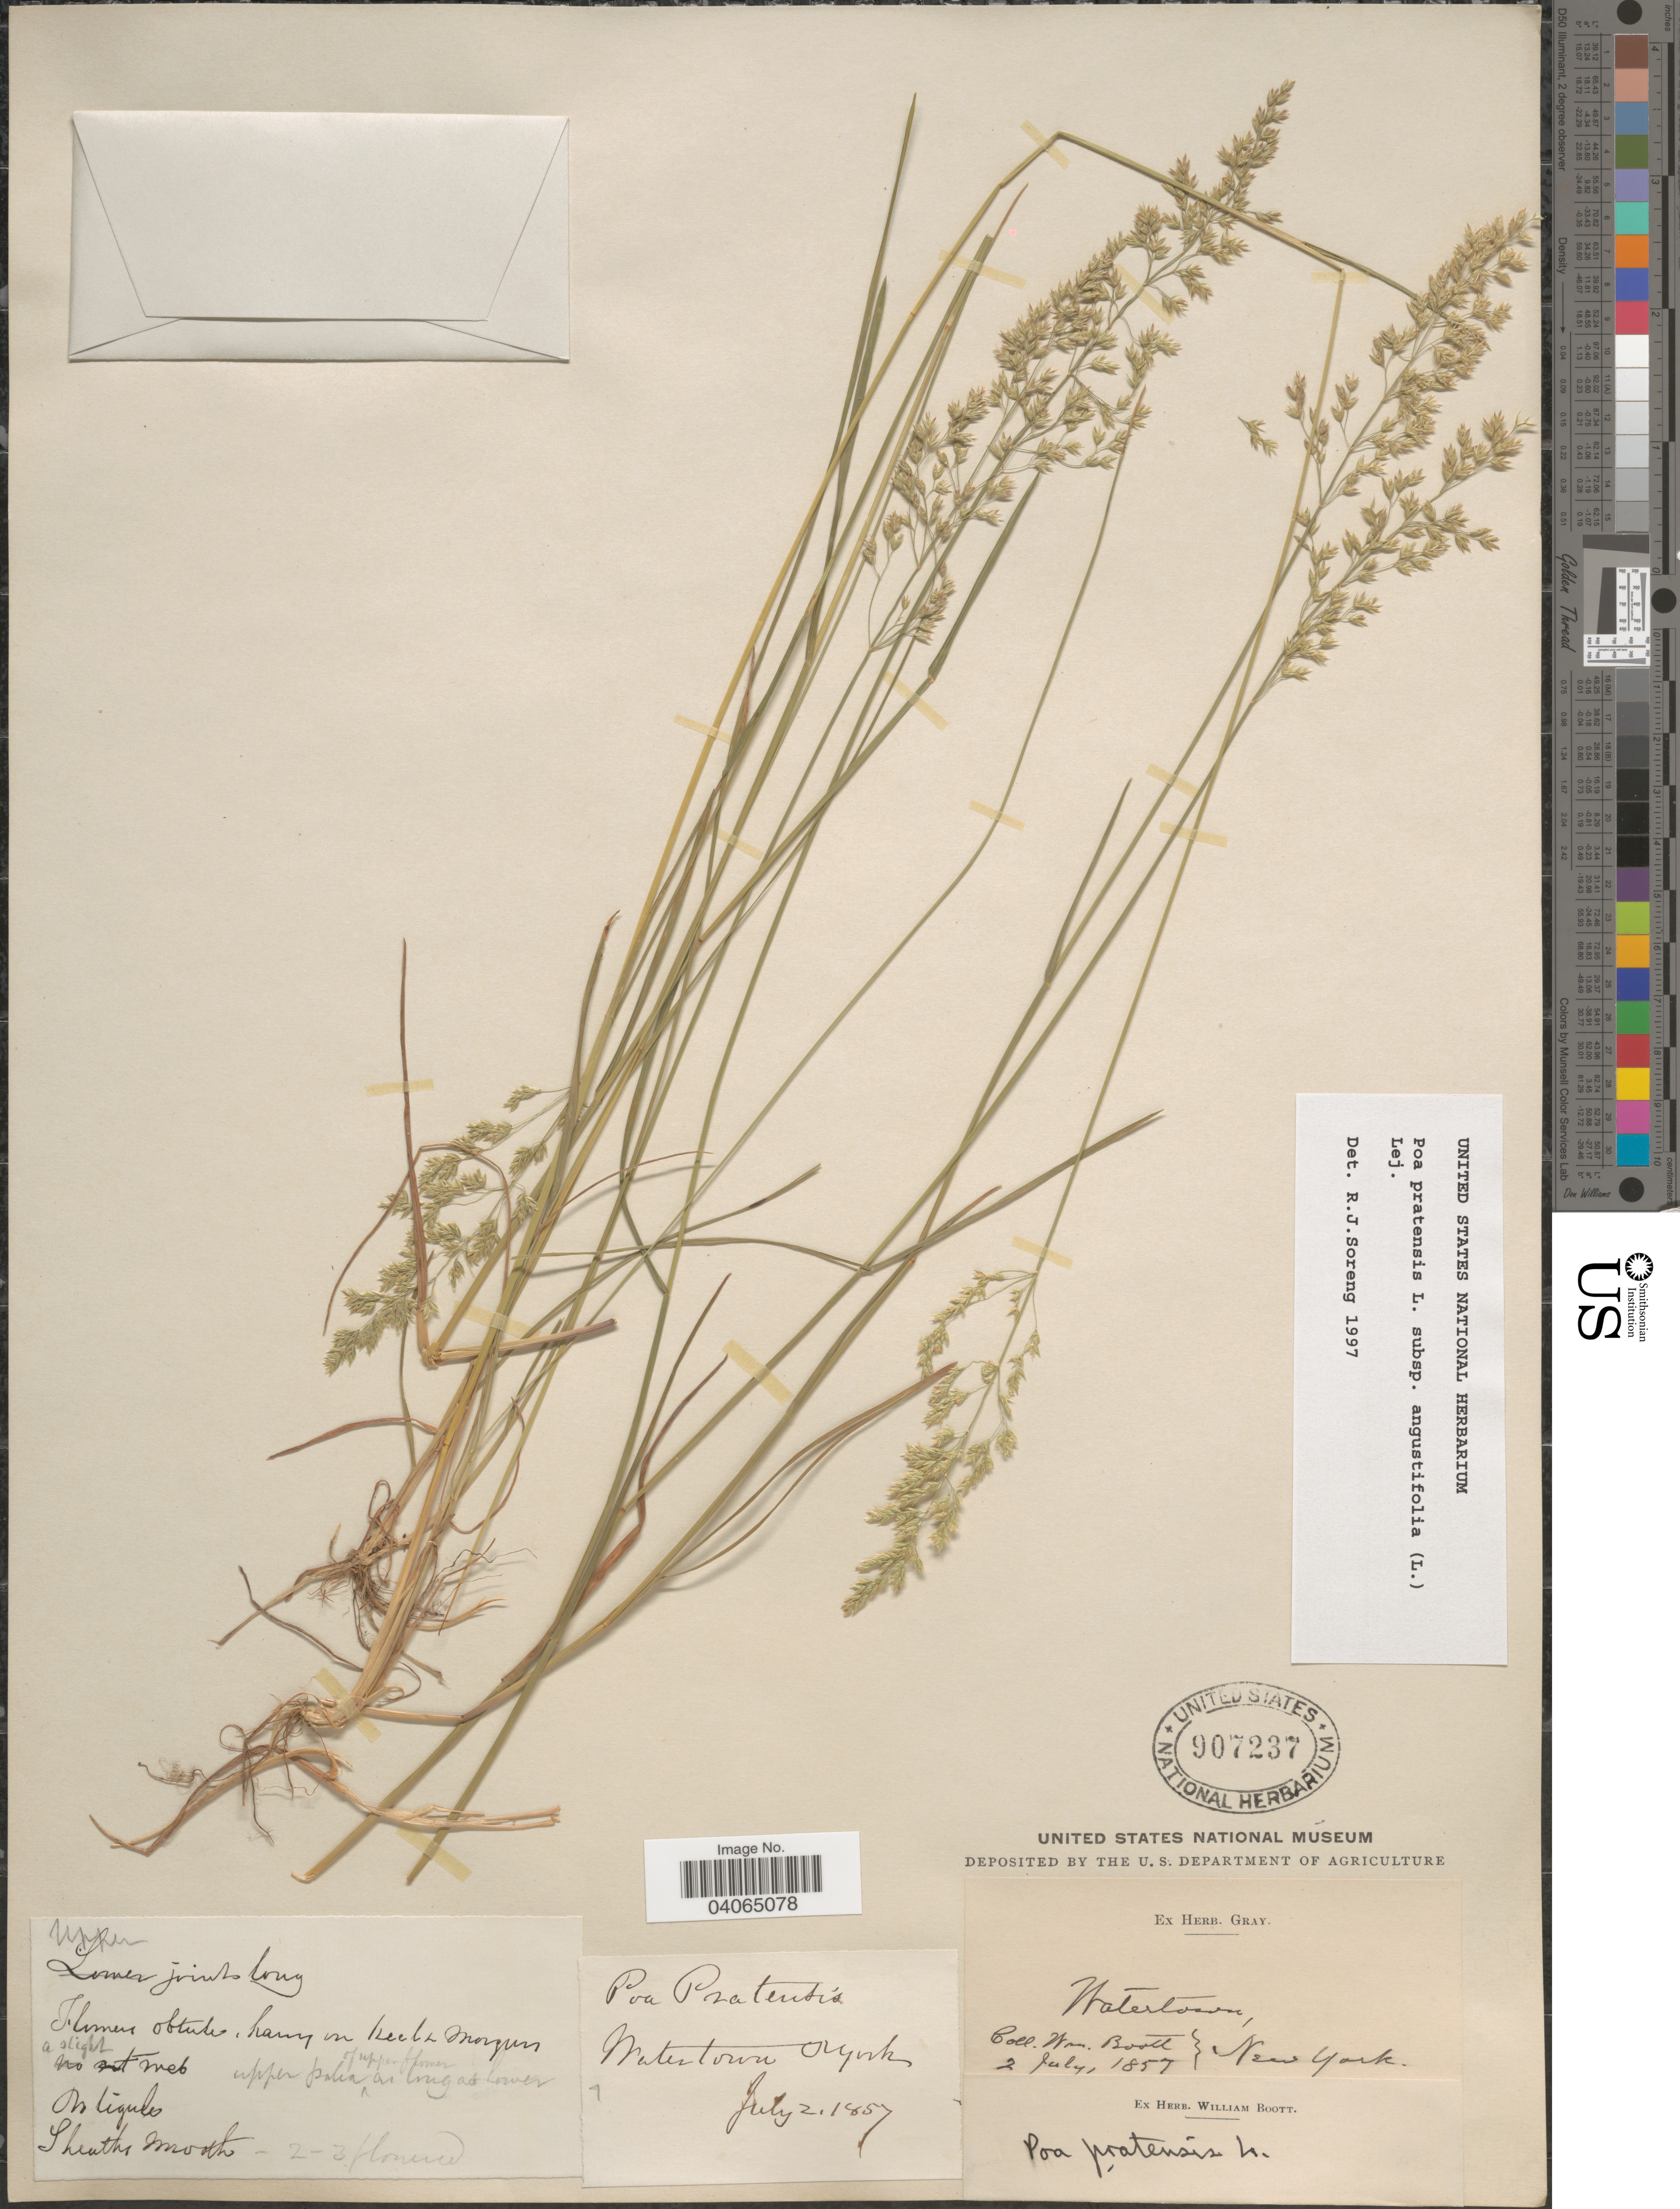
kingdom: Plantae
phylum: Tracheophyta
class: Liliopsida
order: Poales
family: Poaceae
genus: Poa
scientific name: Poa pratensis subsp. angustifolia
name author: (L.) Lej.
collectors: W. Boott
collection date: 1857-07-02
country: United States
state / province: New York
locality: Watertown.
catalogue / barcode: US 907237